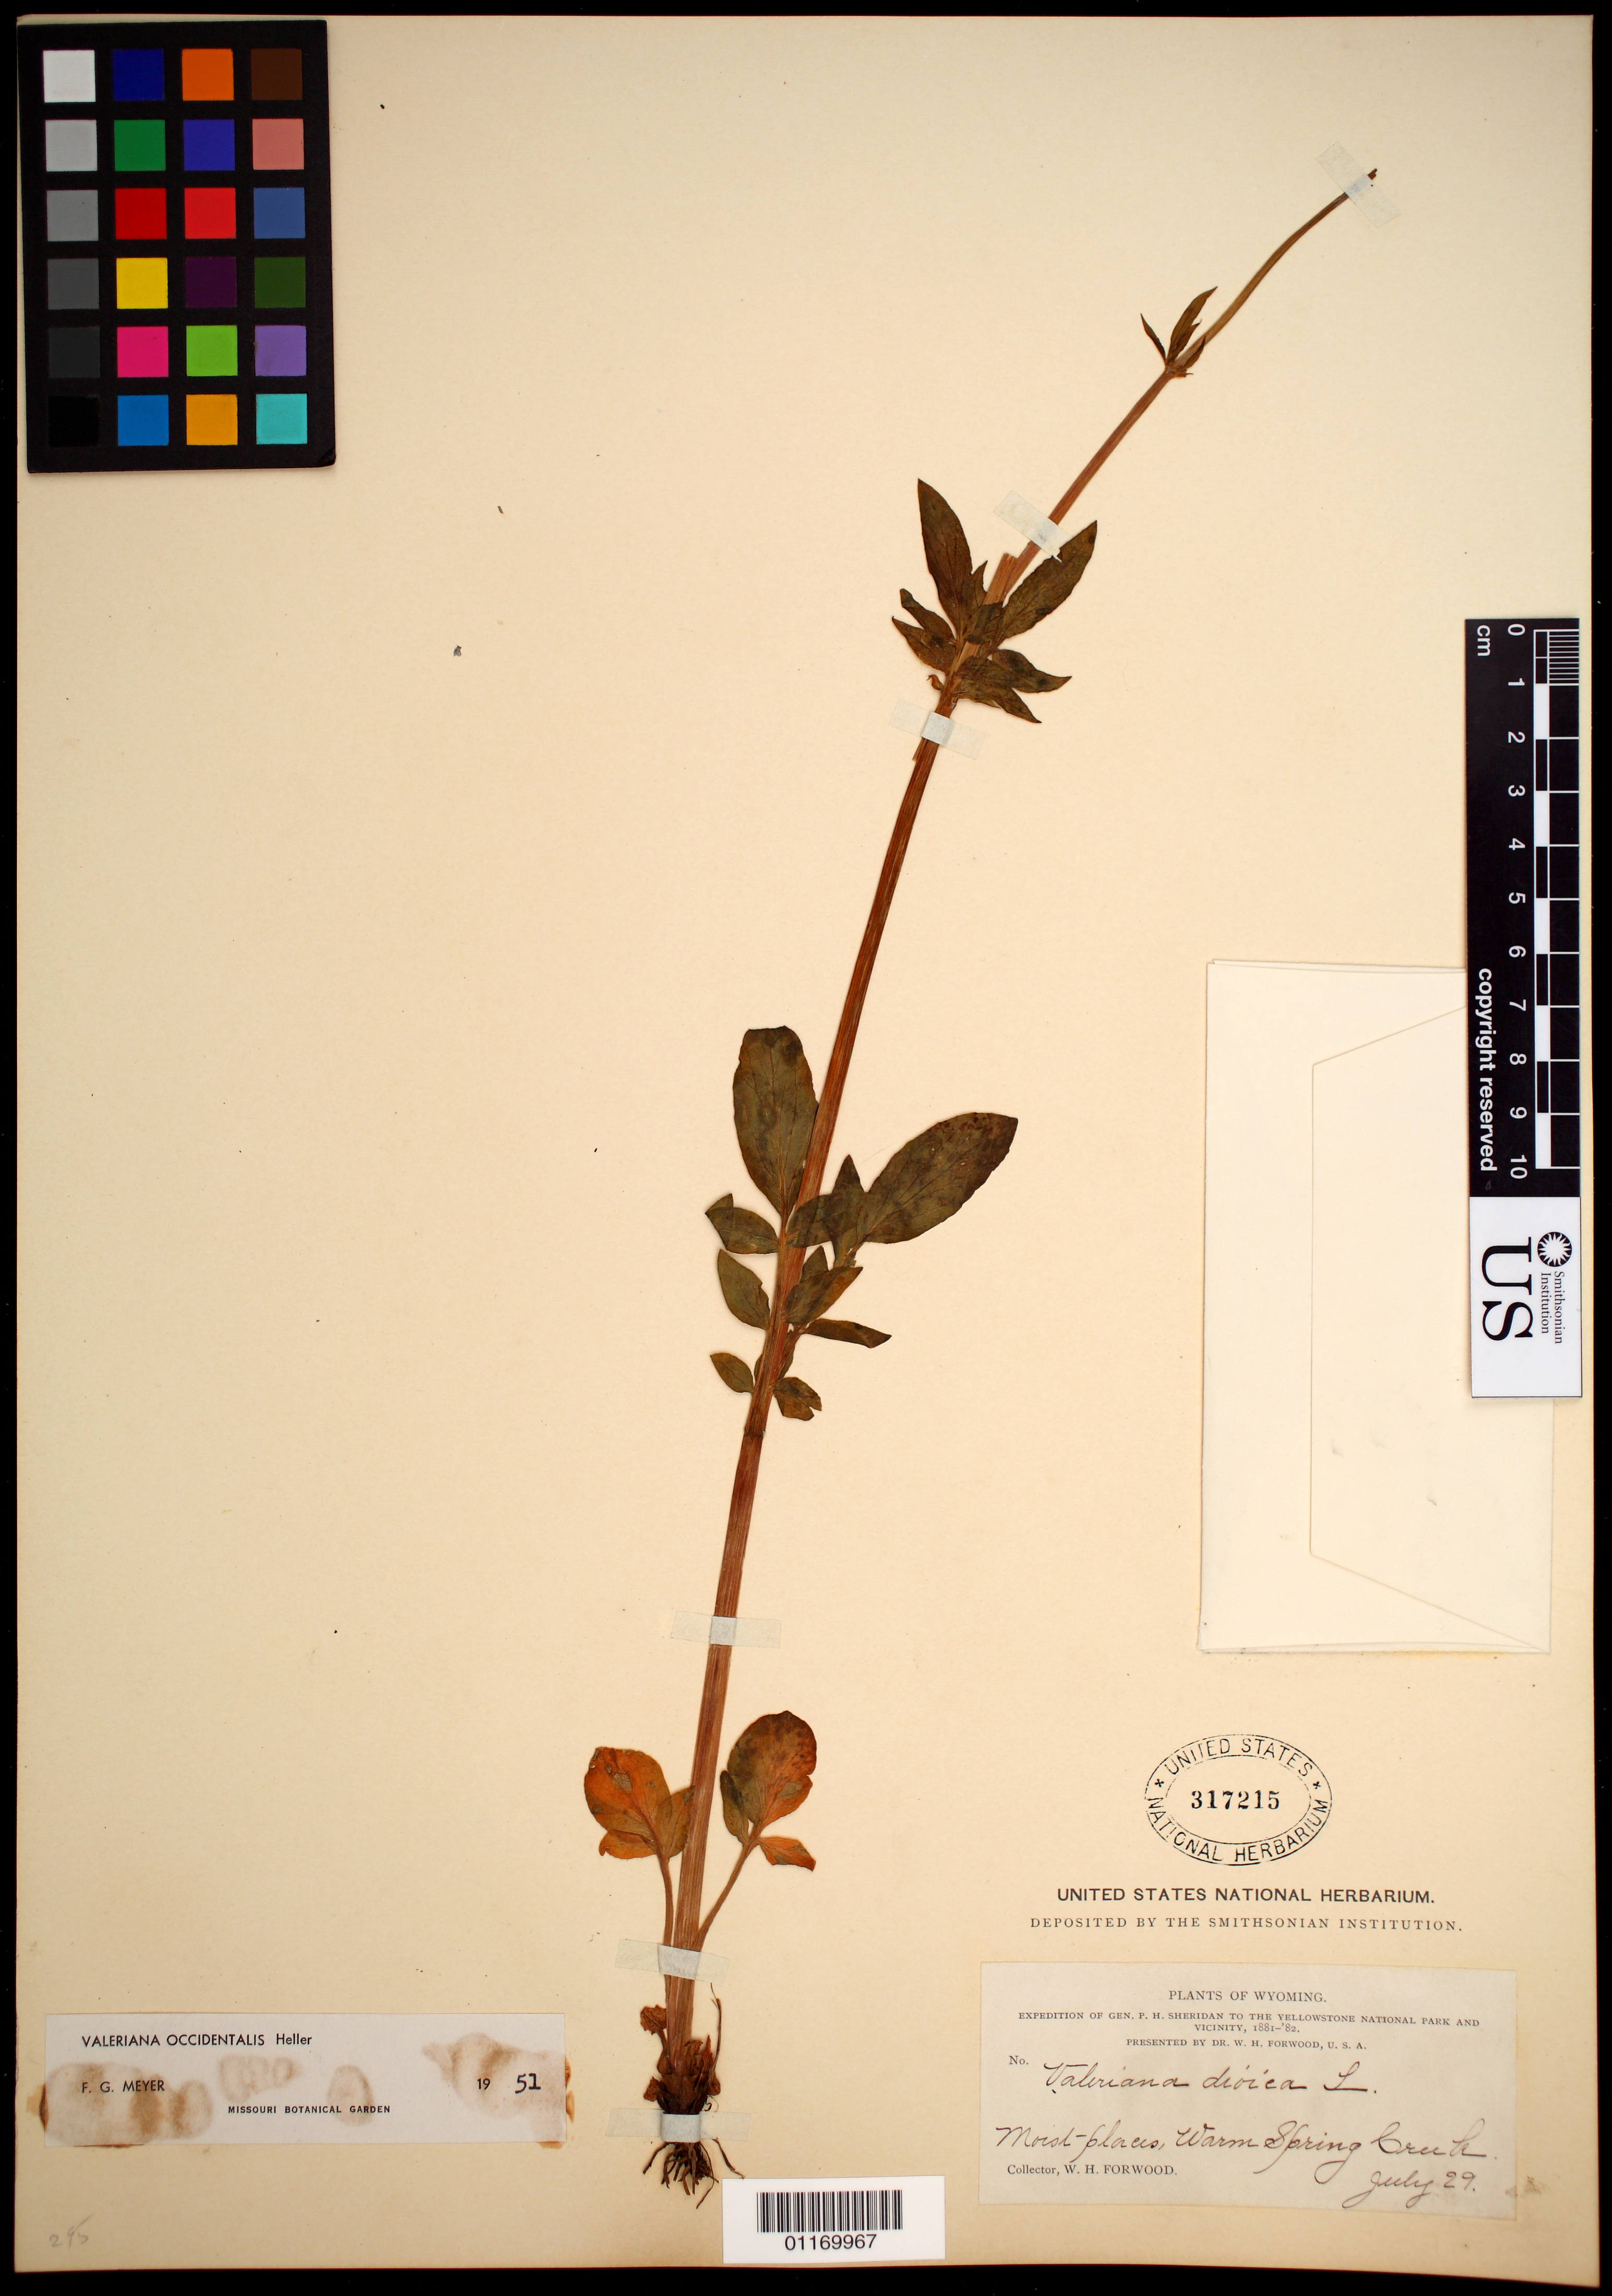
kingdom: Plantae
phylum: Tracheophyta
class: Magnoliopsida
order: Dipsacales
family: Caprifoliaceae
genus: Valeriana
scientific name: Valeriana occidentalis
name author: A. Heller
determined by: Meyer, F. G.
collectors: W. Forwood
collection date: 1881-07-29 or 1882-07-29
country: United States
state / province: Wyoming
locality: Warm Spring Creek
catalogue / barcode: US 317215